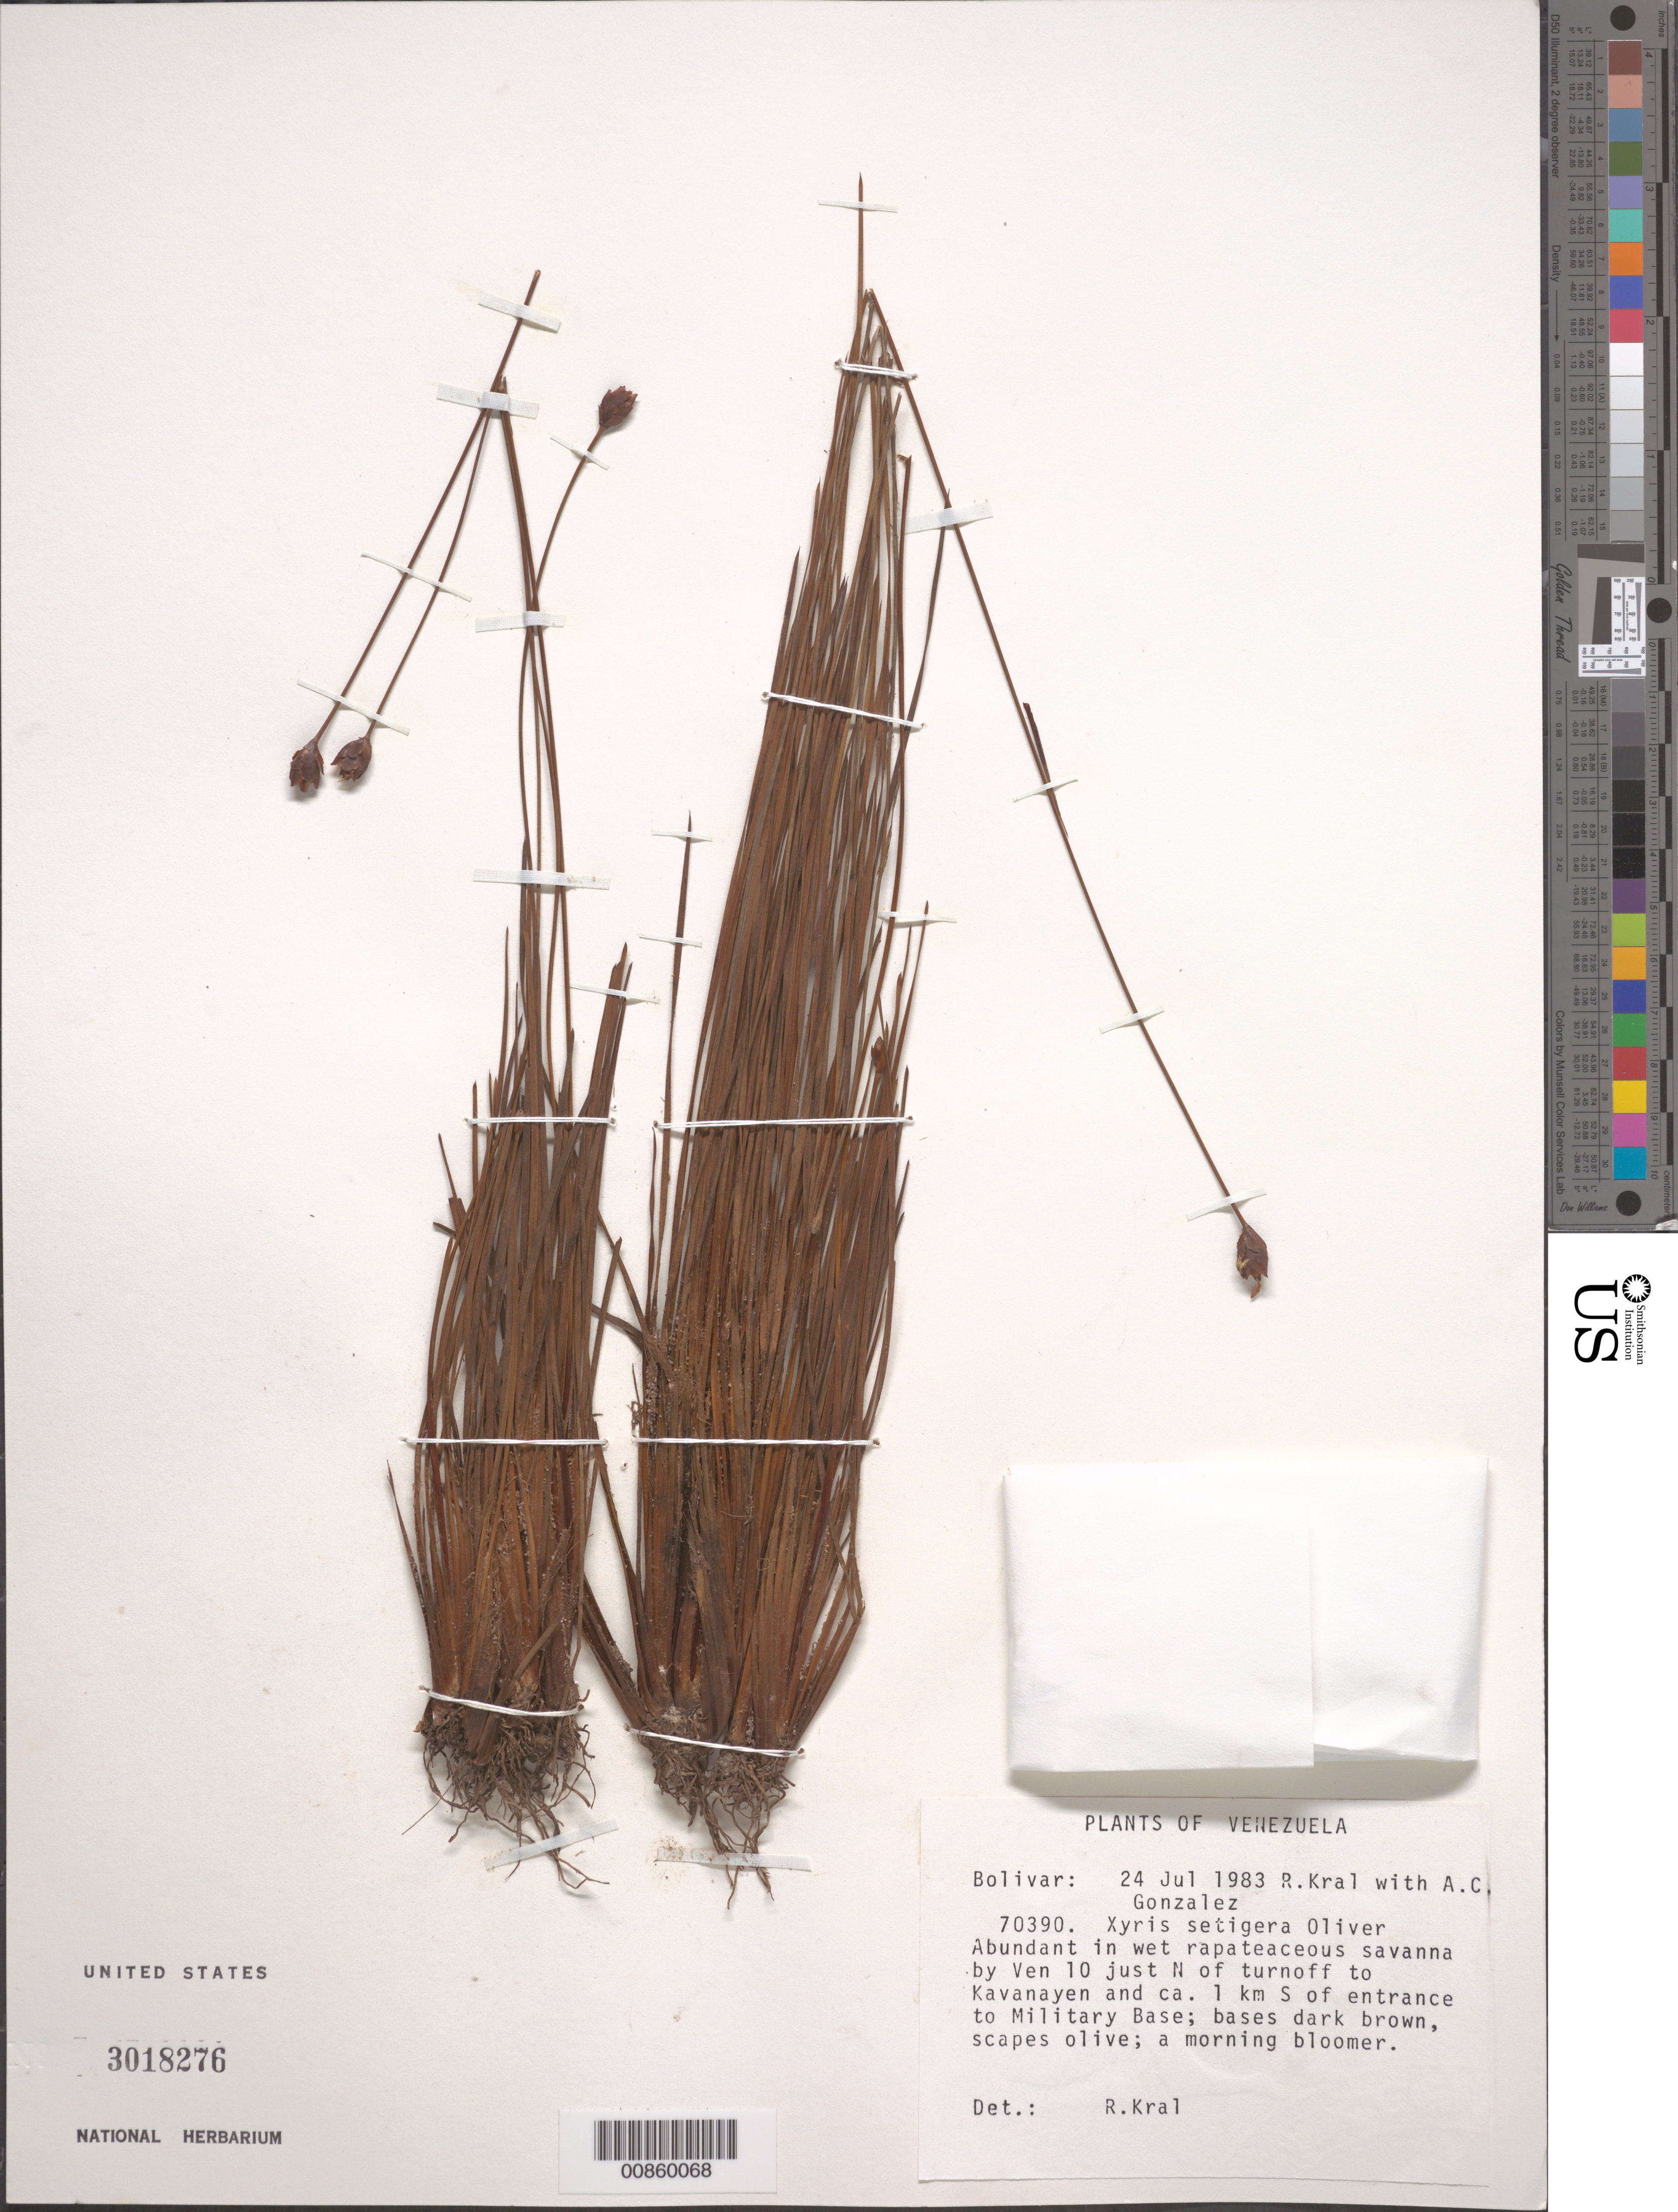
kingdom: Plantae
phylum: Tracheophyta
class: Liliopsida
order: Poales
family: Xyridaceae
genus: Xyris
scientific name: Xyris setigera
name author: Oliv.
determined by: Kral, Robert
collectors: R. Kral & A. C. González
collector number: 70390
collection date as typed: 24-Jul-83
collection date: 1983-07-24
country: Venezuela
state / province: Bolívar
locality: Ven. 10, 1 km S of Military Base entranc, just N of turnoff to Kavanayén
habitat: Wet rapateaceous savanna.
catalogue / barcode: US 3018276